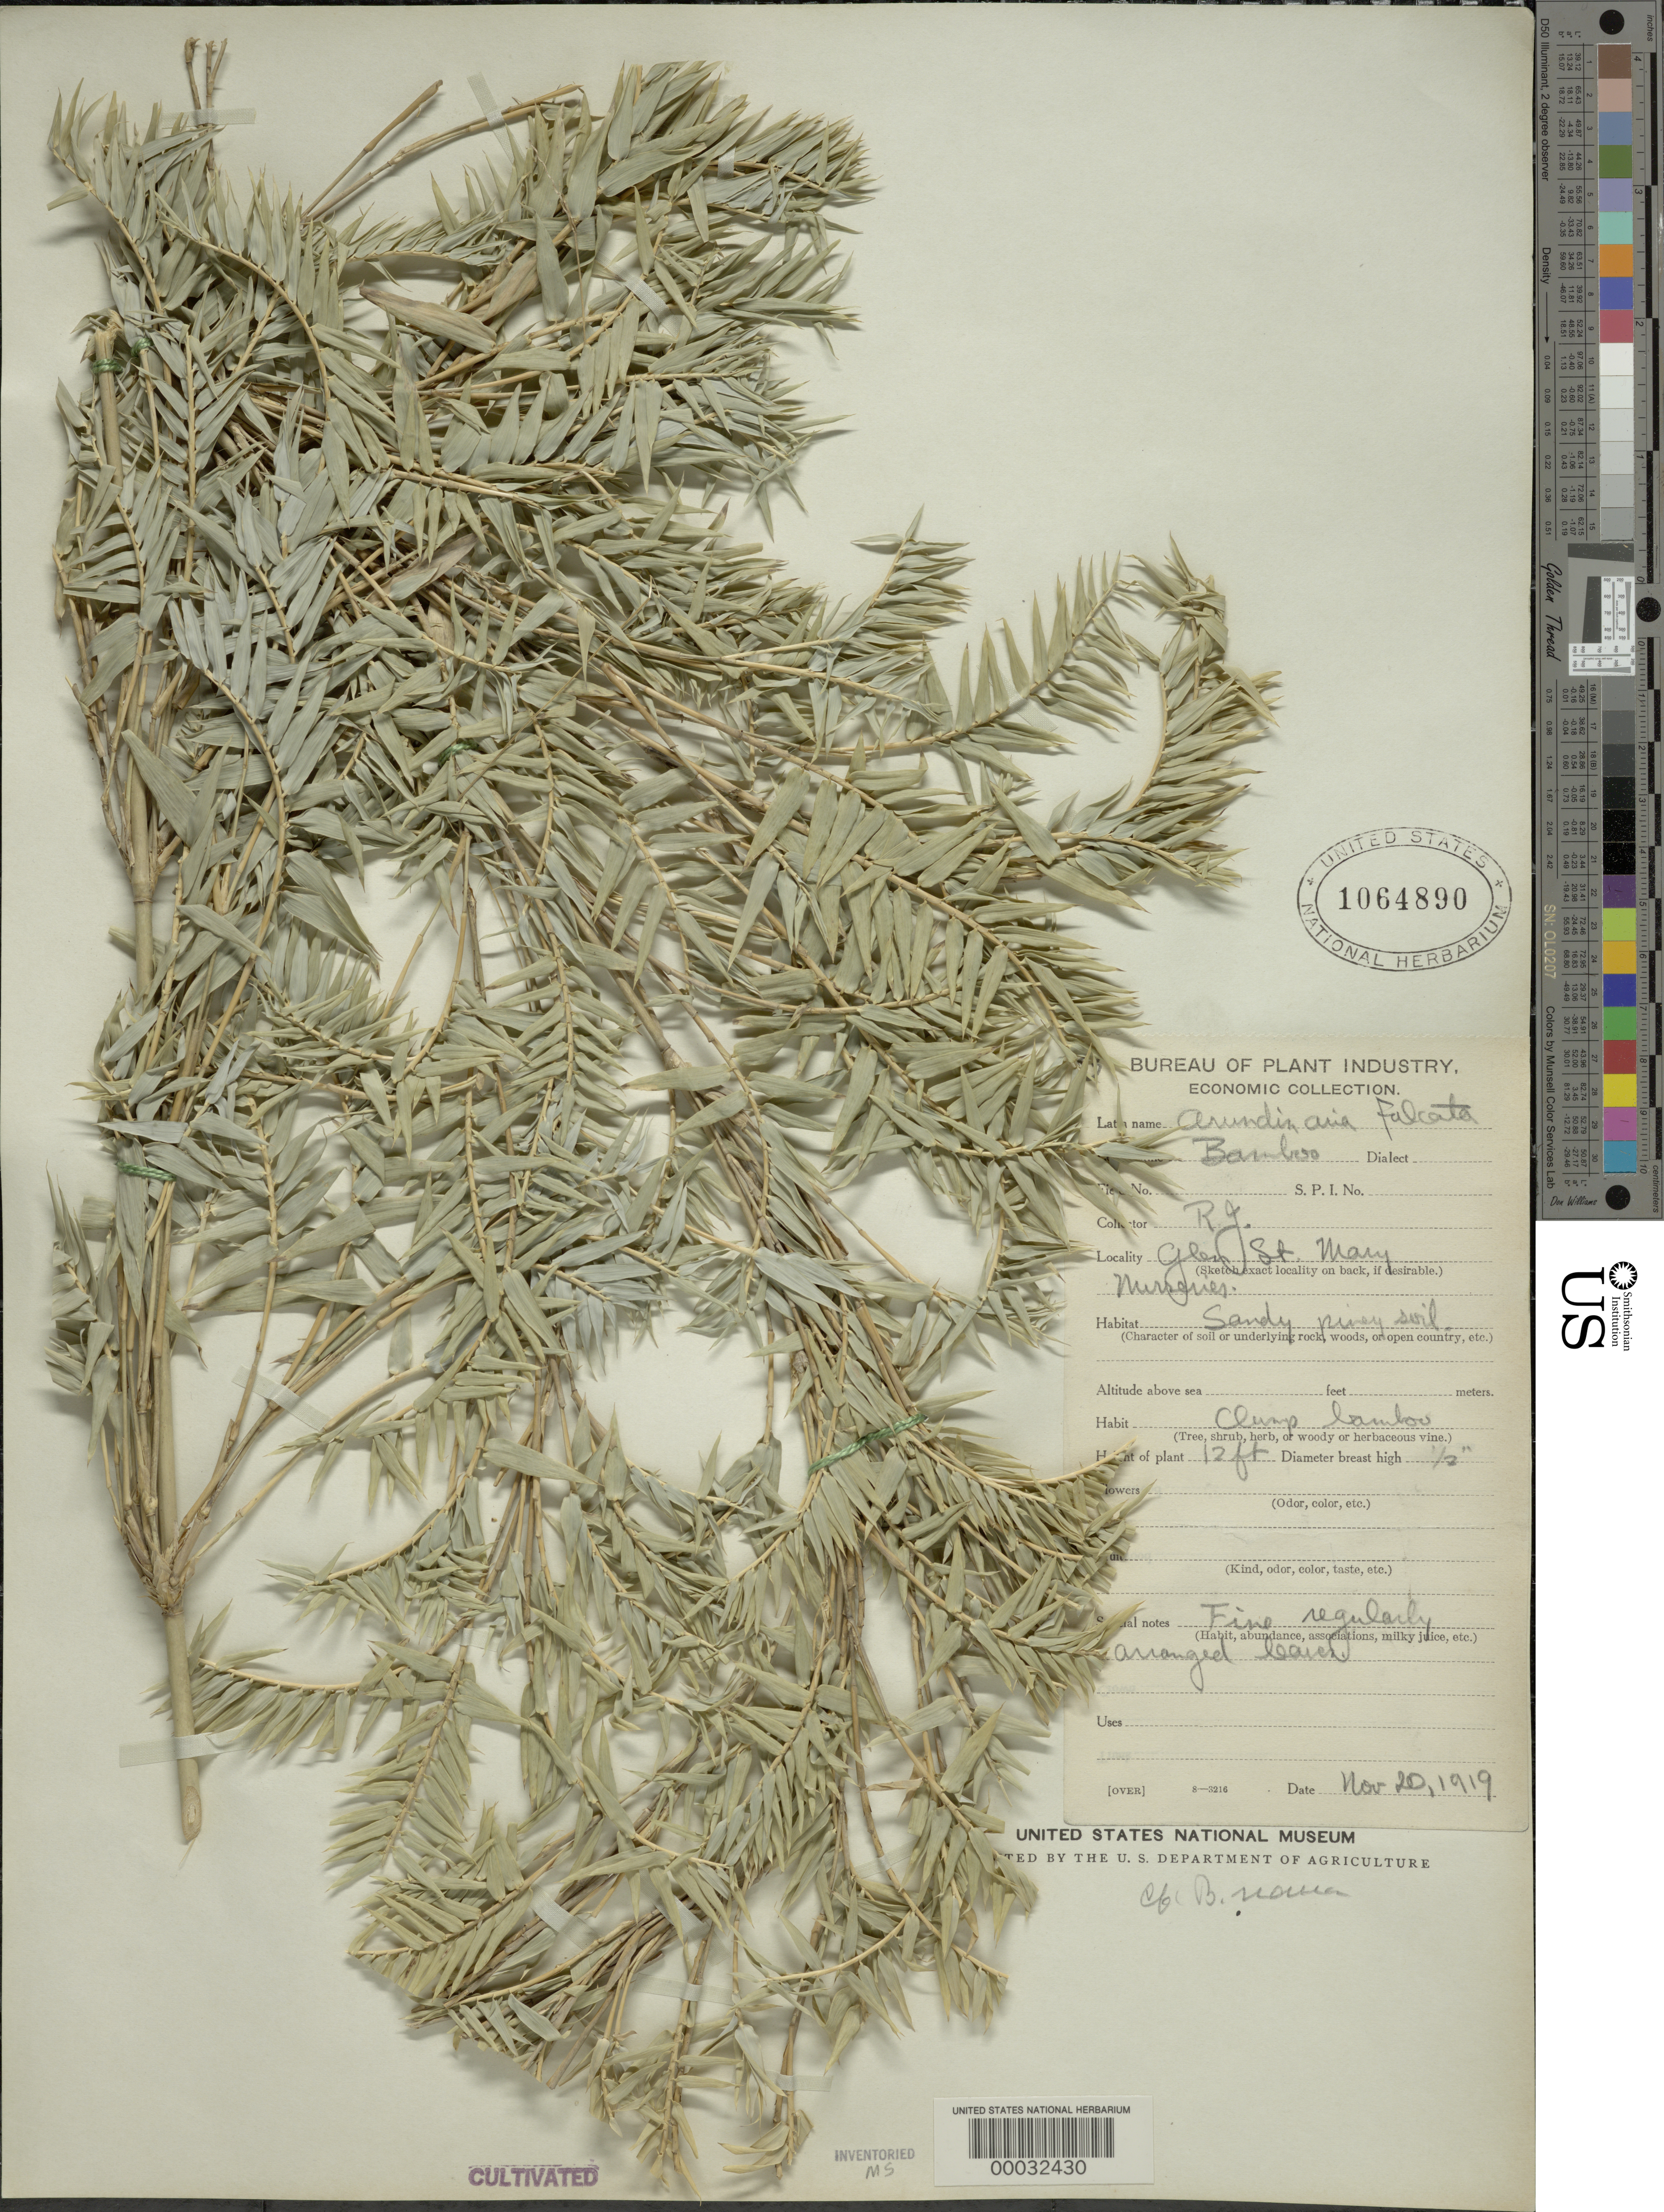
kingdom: Plantae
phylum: Tracheophyta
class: Liliopsida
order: Poales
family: Poaceae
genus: Bambusa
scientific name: Bambusa multiplex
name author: (Lour.) Raeusch. ex Schult. & Schult. f.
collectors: R. Jones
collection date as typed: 20 Nov 1919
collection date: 1919-11-20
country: United States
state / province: Florida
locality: Glen st. mary nurseries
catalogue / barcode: US 1064890